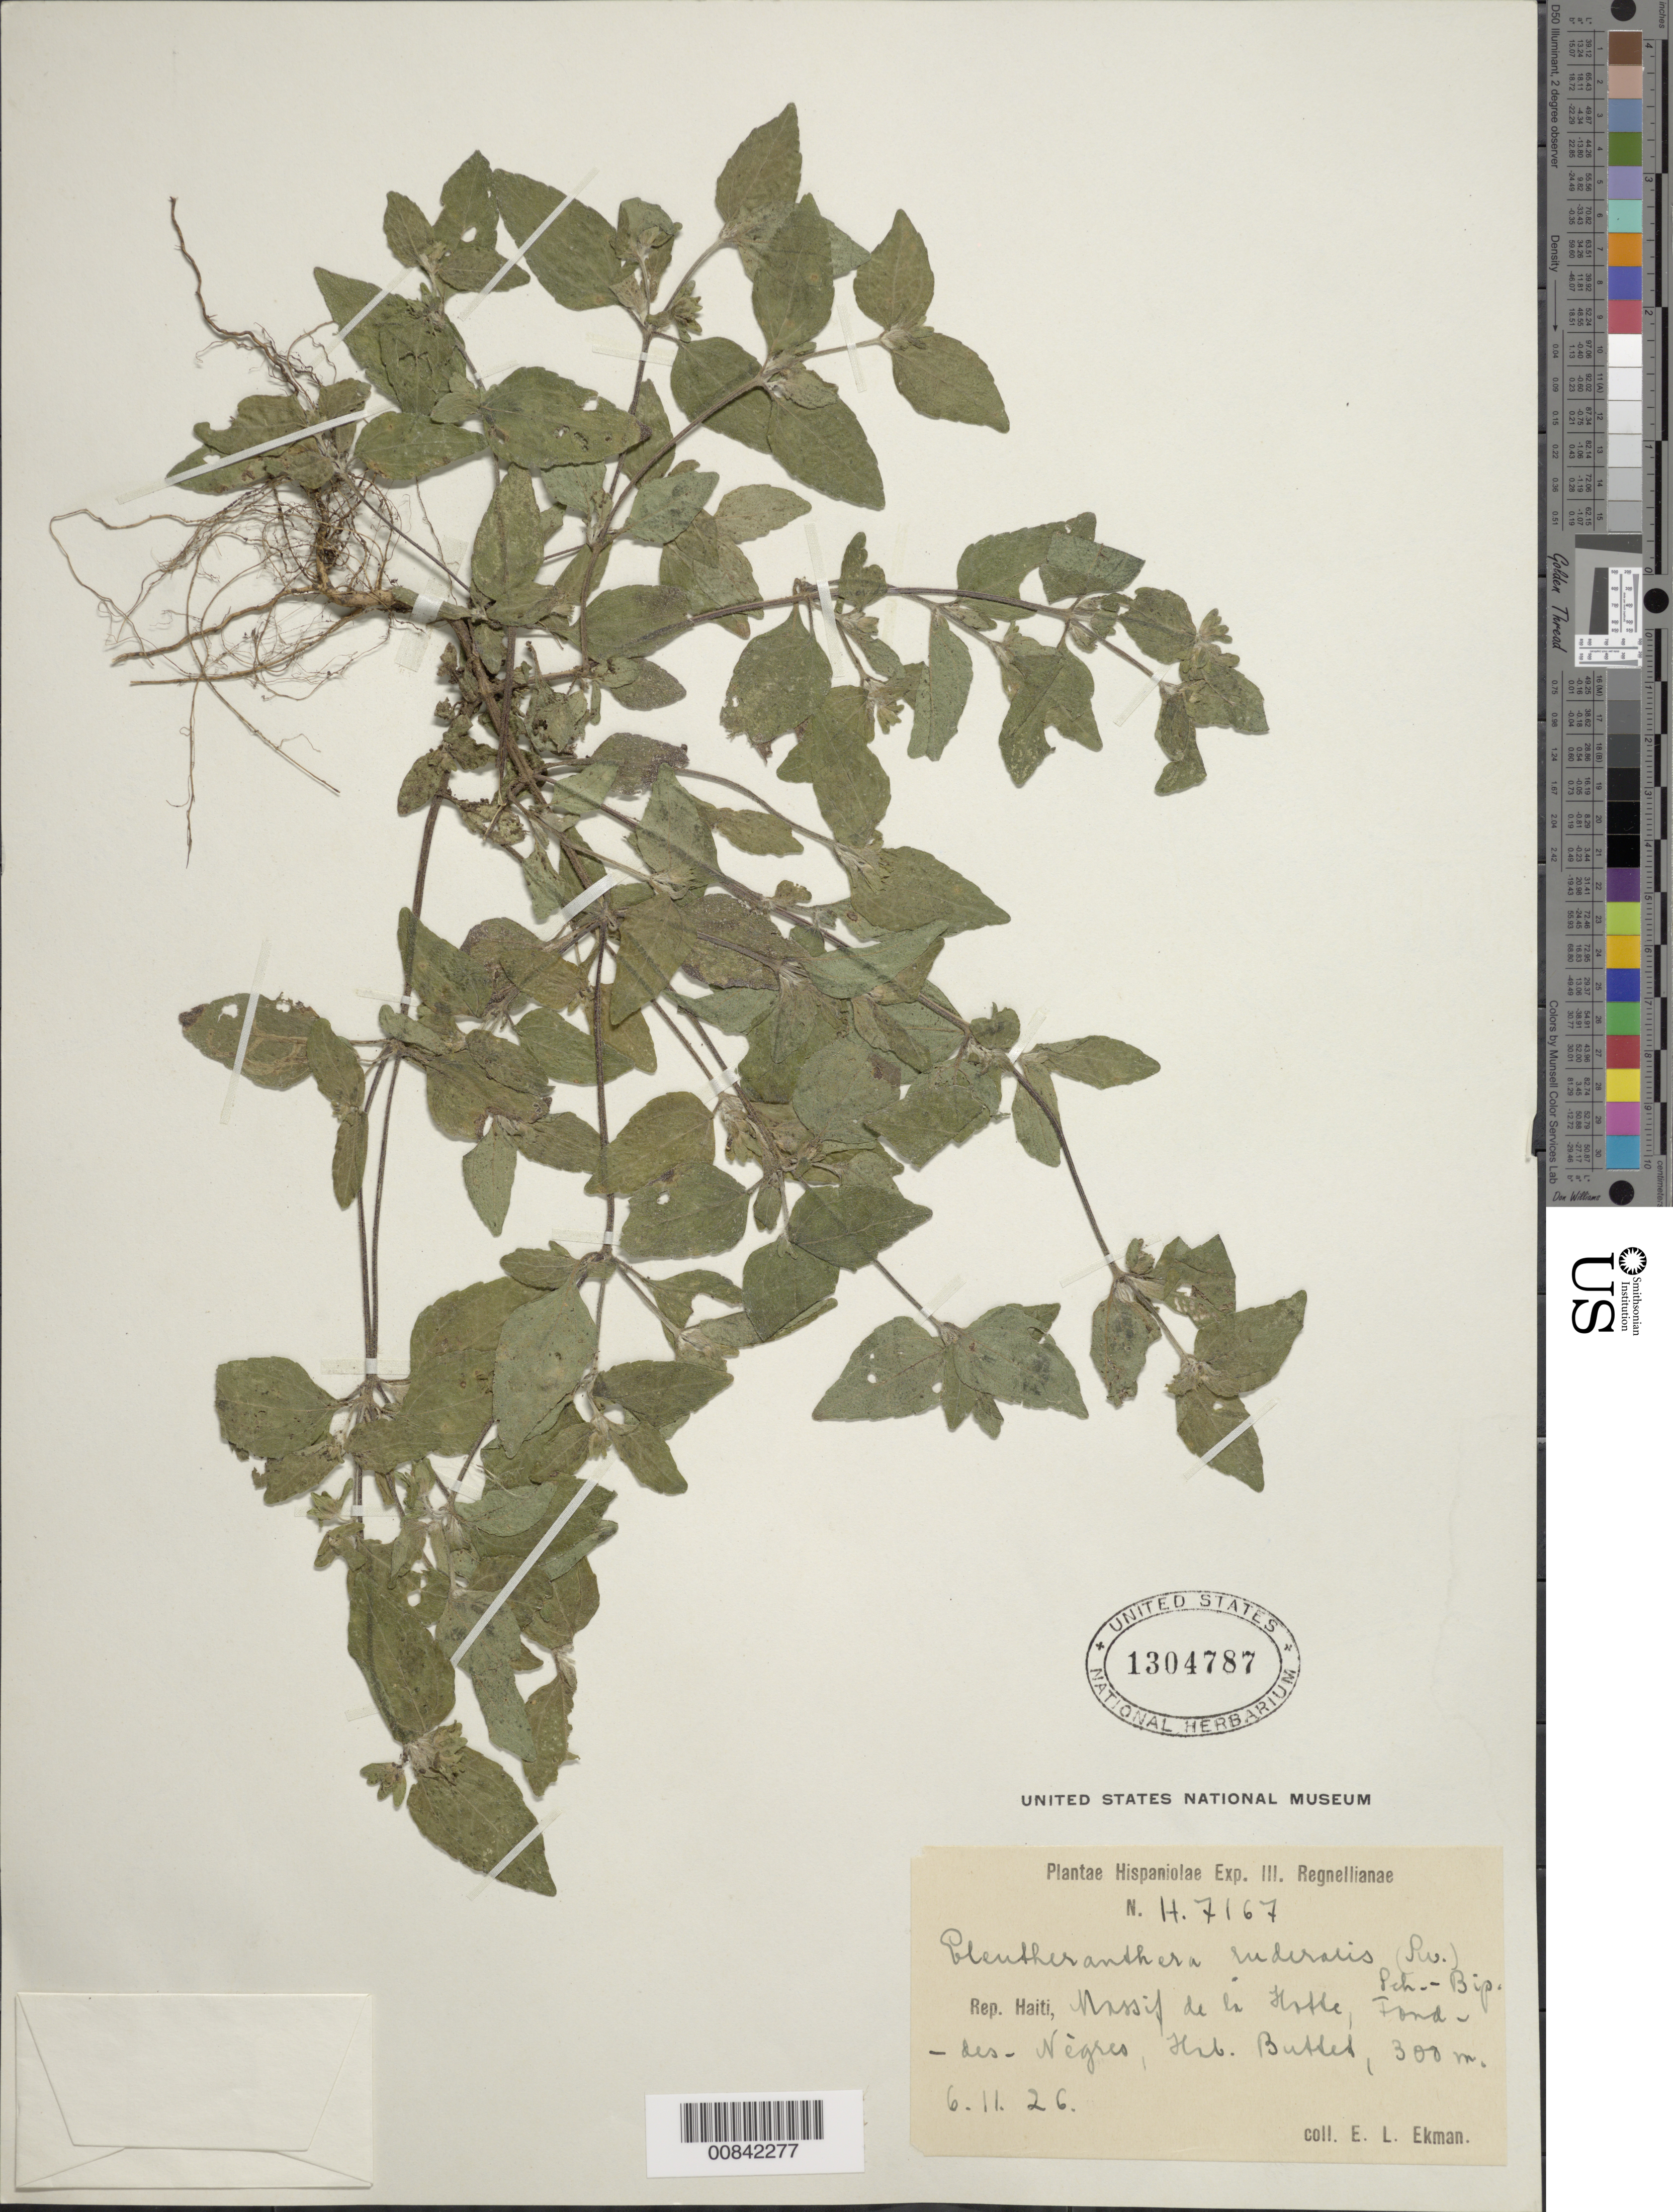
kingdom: Plantae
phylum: Tracheophyta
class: Magnoliopsida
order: Asterales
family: Asteraceae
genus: Eleutheranthera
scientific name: Eleutheranthera ruderalis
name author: (Sw.) Sch. Bip.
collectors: E. L. Ekman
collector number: H 7167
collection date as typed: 06 Nov 1926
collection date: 1926-11-06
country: Haiti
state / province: Sud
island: Hispaniola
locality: Massif de la Hotte, Fond des Negres, Hab. Buttet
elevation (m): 300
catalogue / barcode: US 1304787